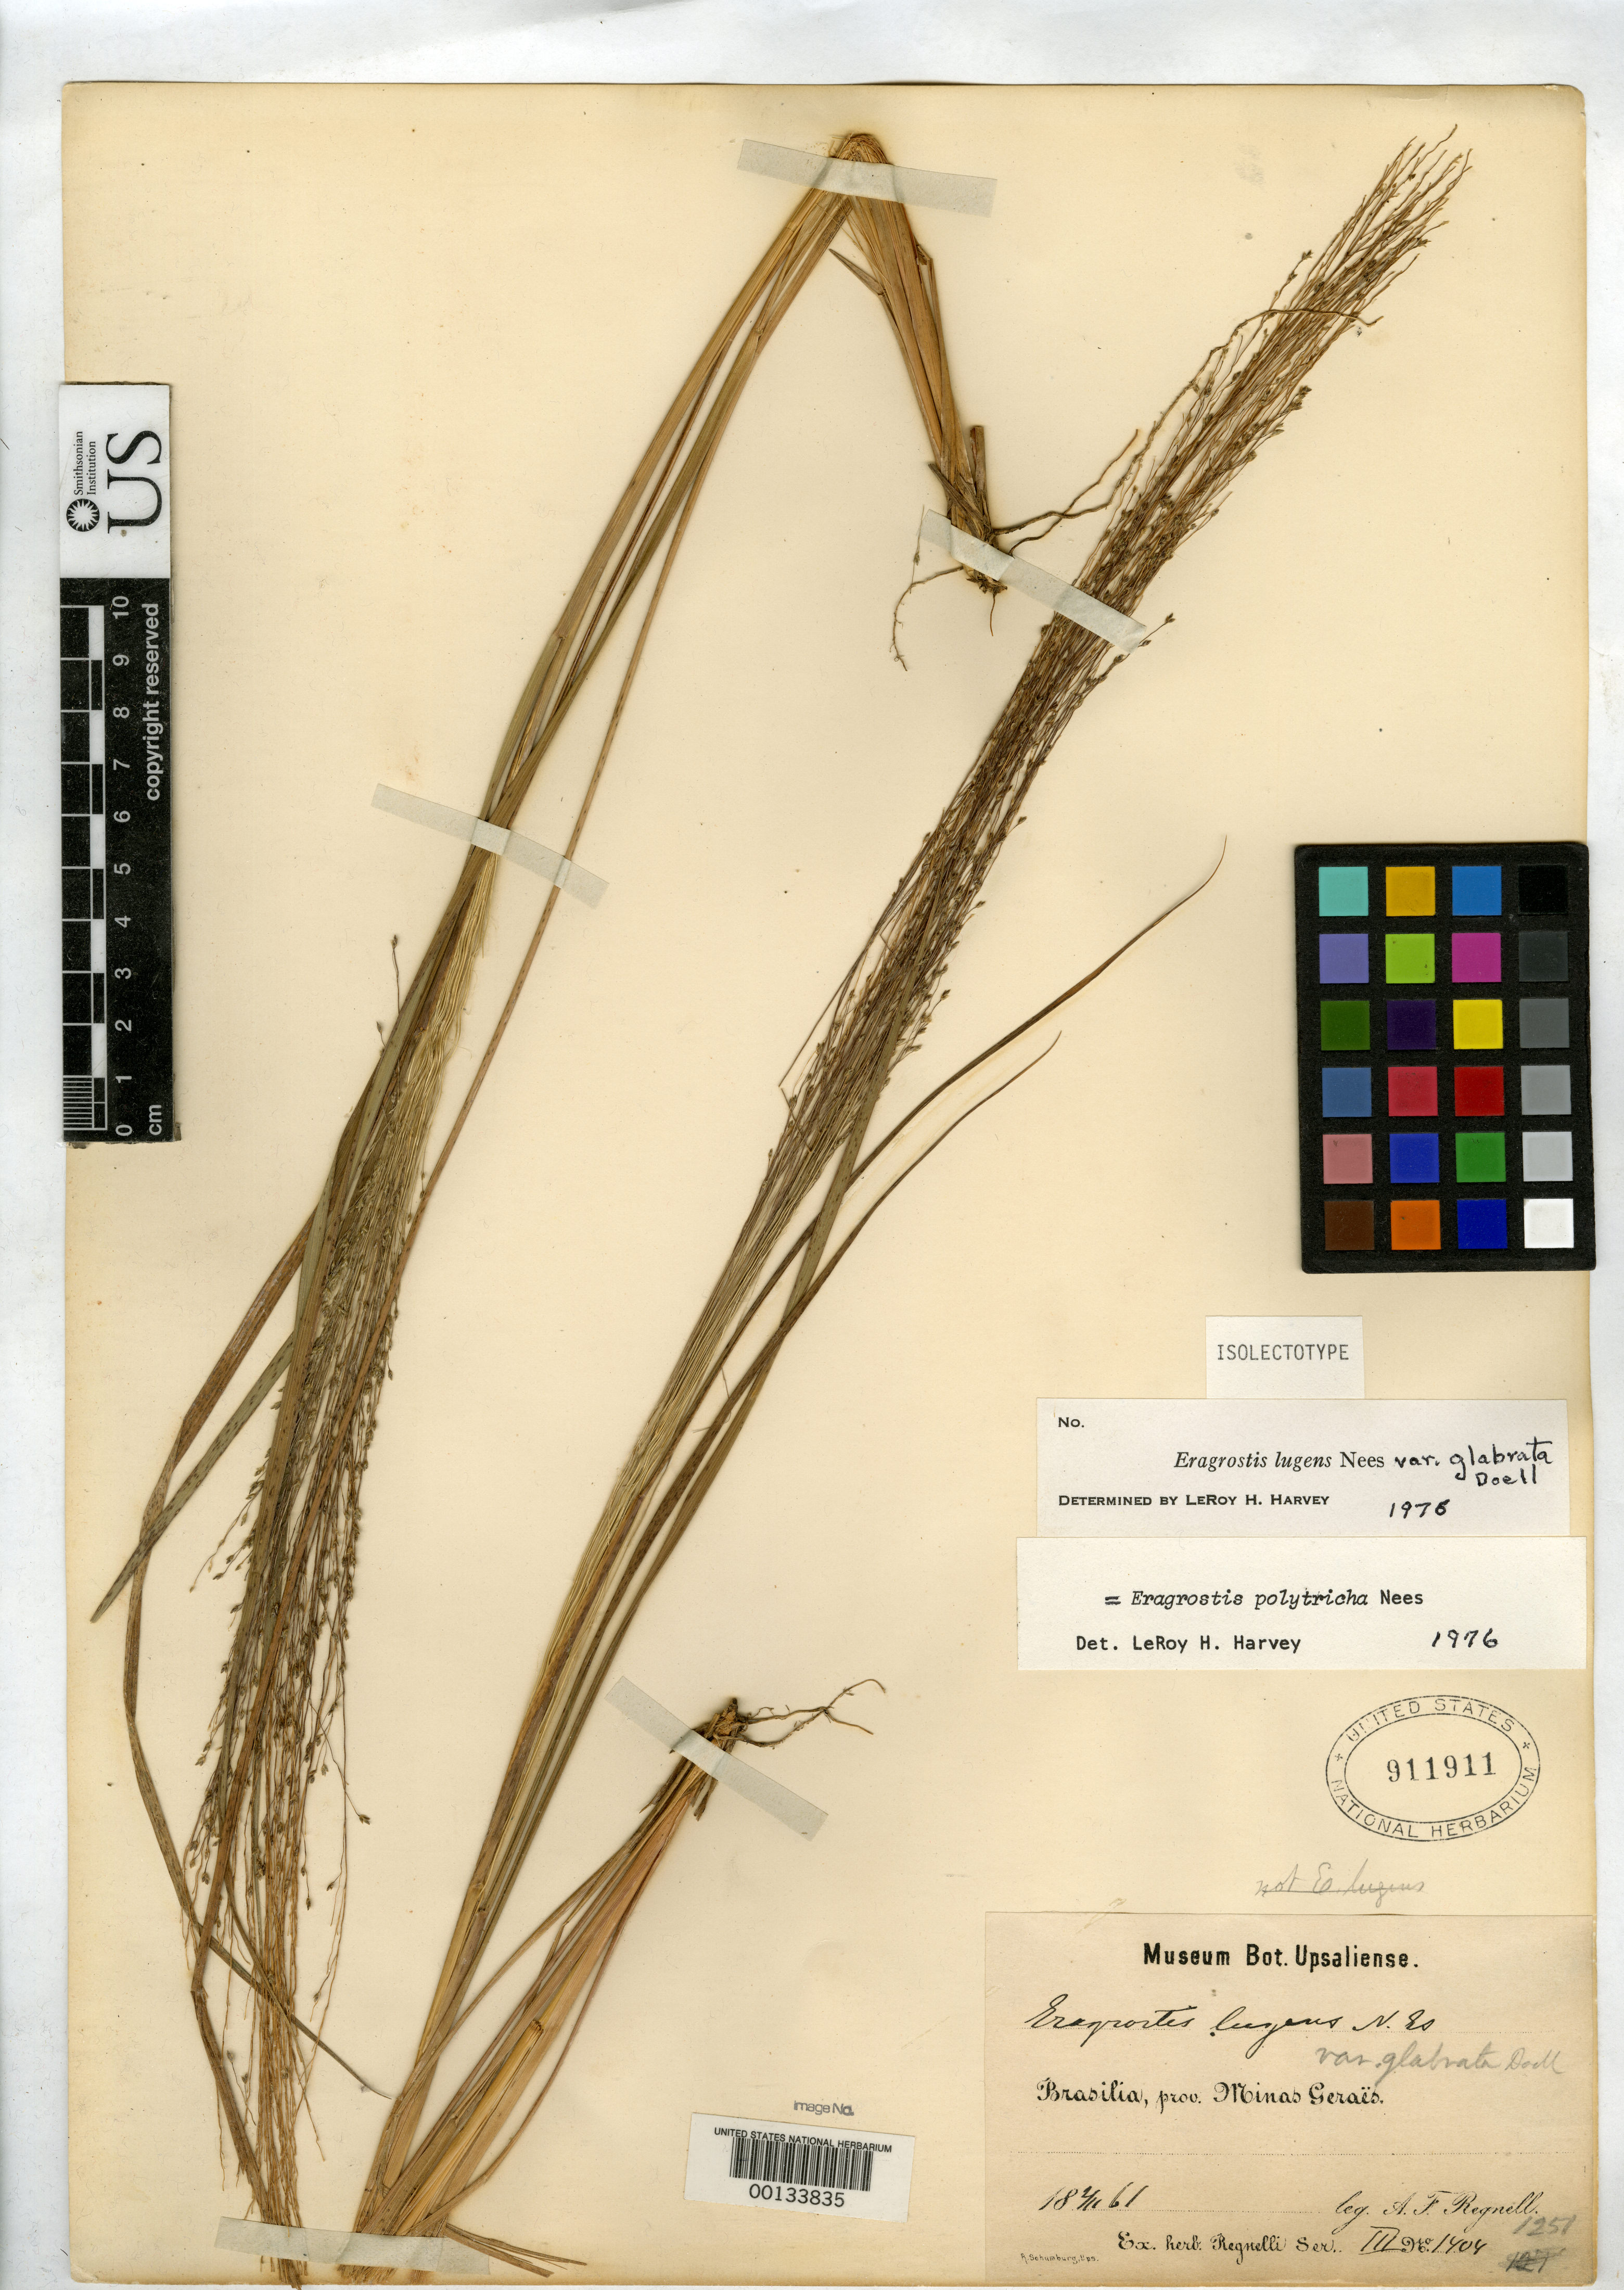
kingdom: Plantae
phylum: Tracheophyta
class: Liliopsida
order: Poales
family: Poaceae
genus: Eragrostis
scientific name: Eragrostis lugens var. glabrata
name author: Döll in Mart.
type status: Isosyntype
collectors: A. F. Regnell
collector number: III 1404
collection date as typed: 02 Nov 1861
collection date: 1861-11-02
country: Brazil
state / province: Minas Gerais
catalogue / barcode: US 911911